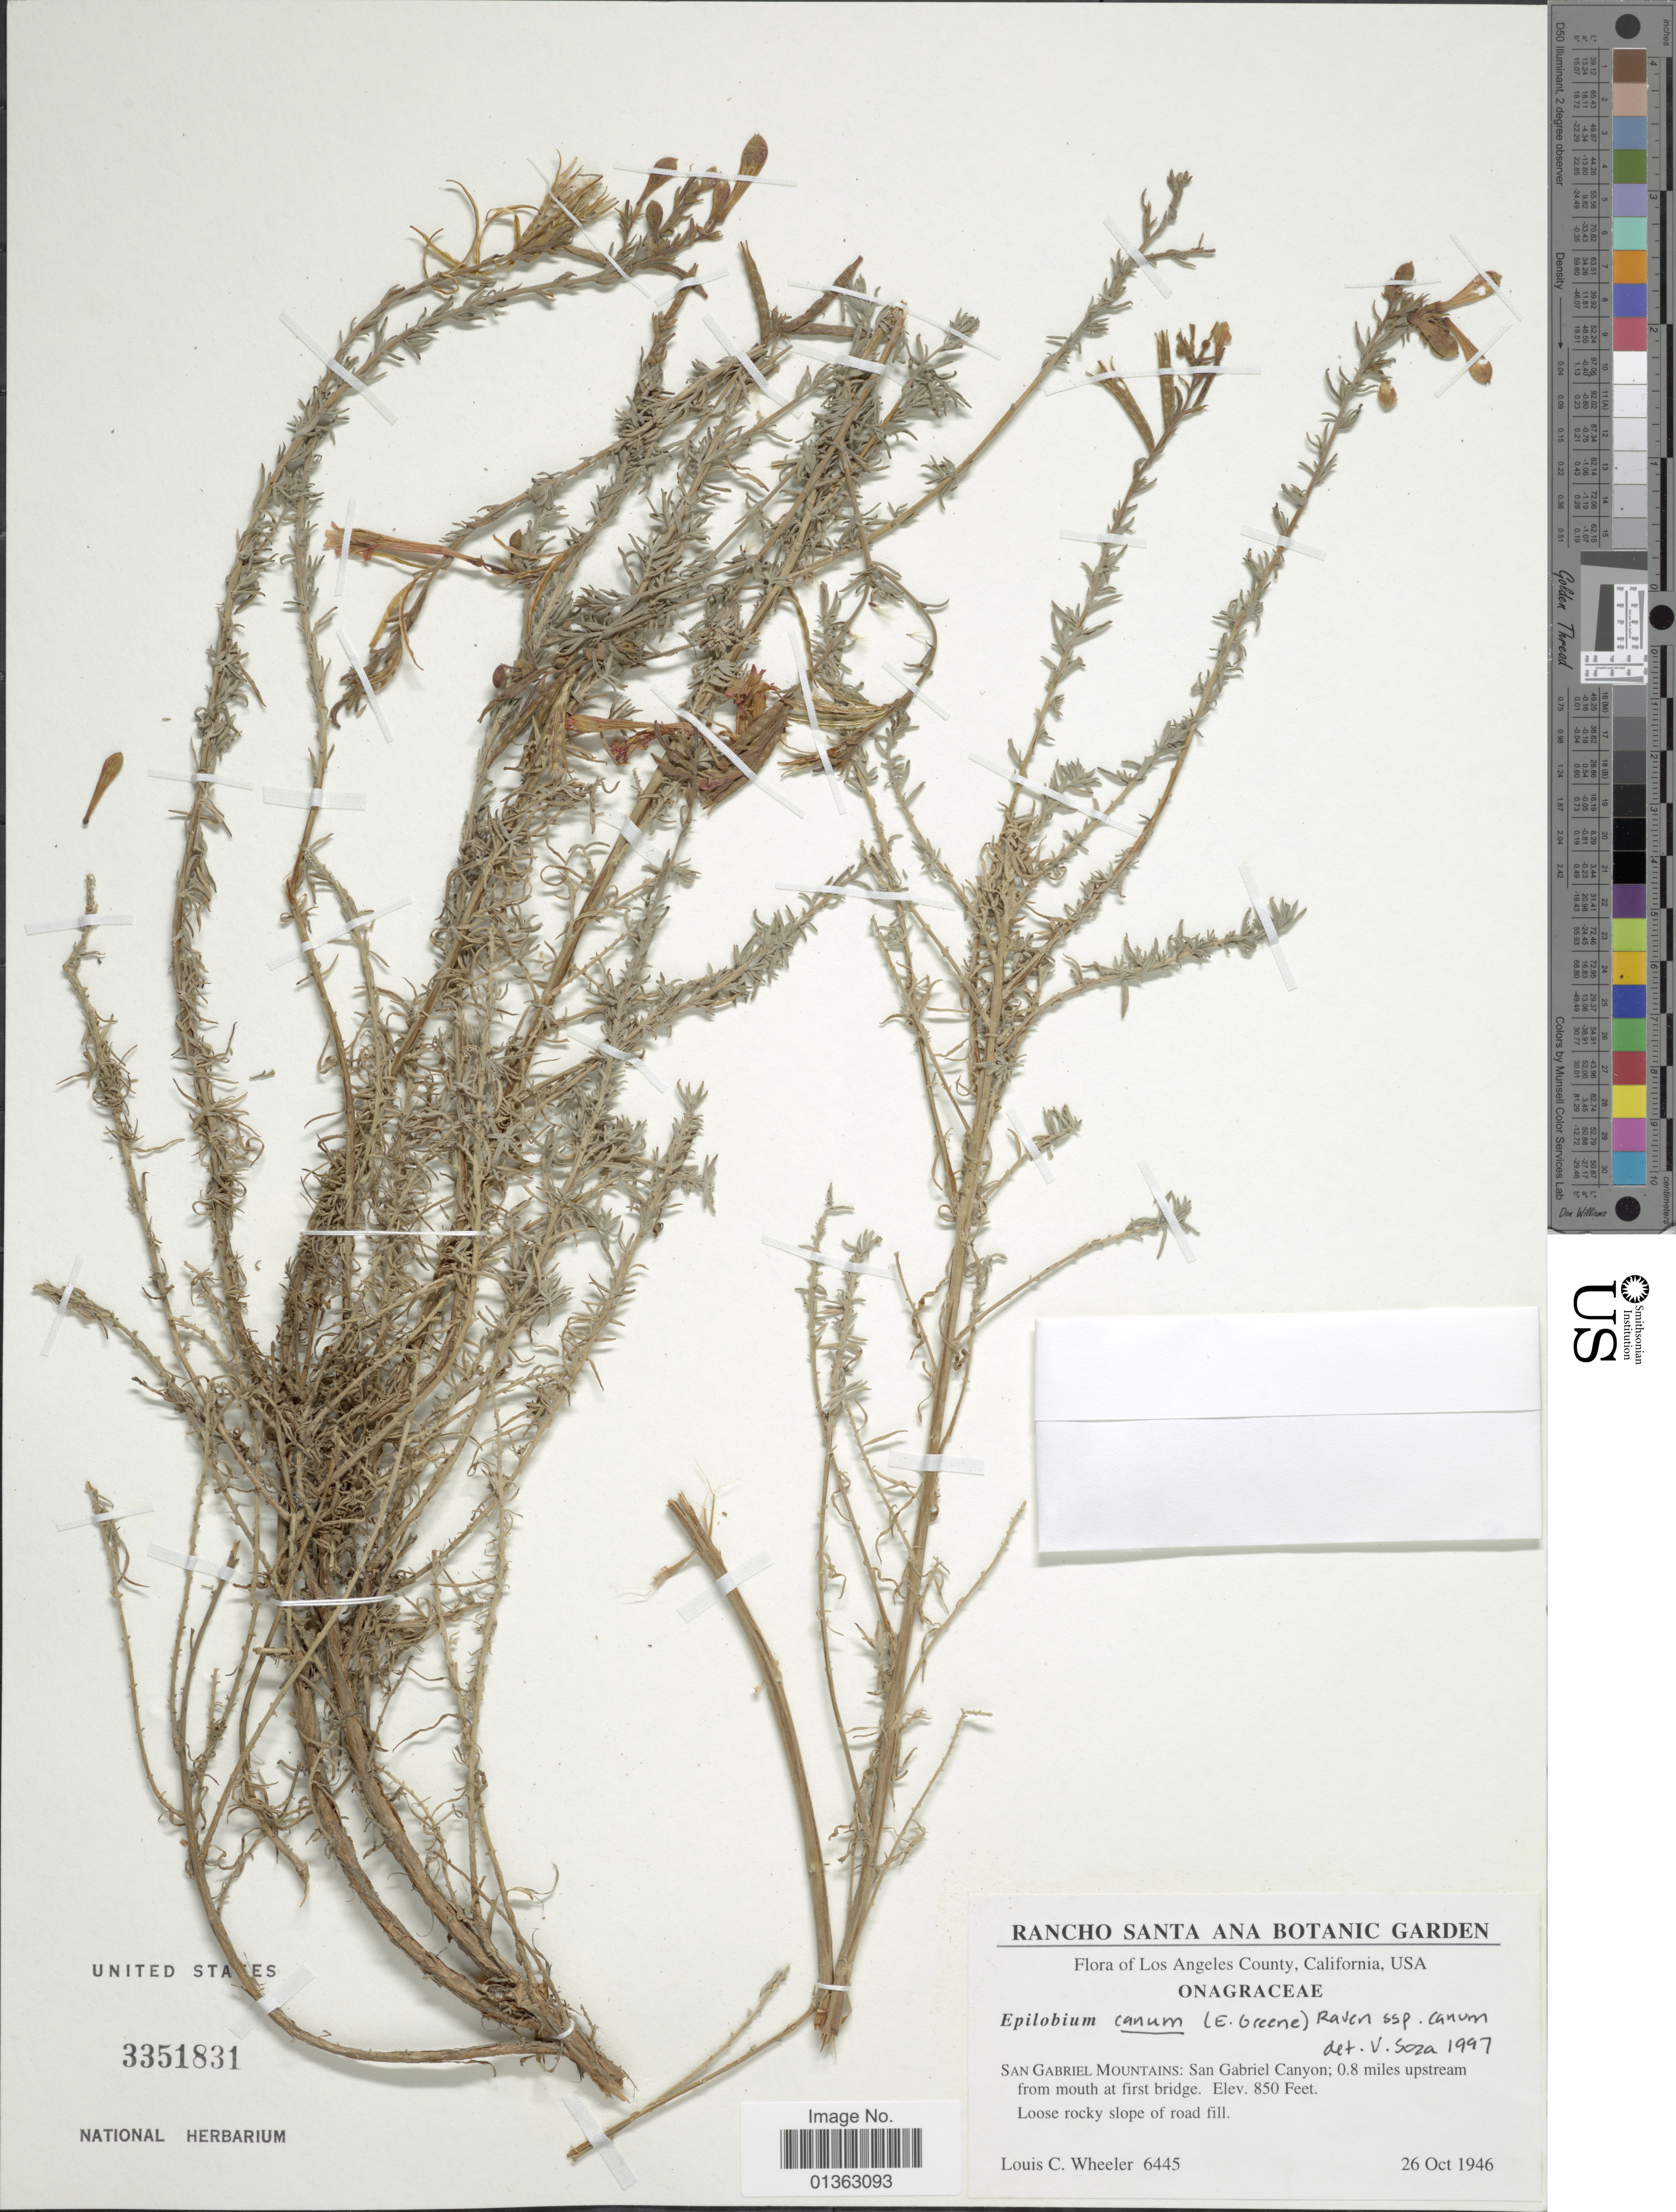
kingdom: Plantae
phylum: Tracheophyta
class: Magnoliopsida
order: Myrtales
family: Onagraceae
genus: Epilobium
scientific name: Epilobium canum subsp. canum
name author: (Greene) P.H. Raven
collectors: L. C. Wheeler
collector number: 6445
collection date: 1946-10-26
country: United States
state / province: California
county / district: Los Angeles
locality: Los Angeles County. San Gabriel Mountains: San Gabriel Canyon; 0.8 miles upstream from mouth at first bridge.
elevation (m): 259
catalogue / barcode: US 3351831